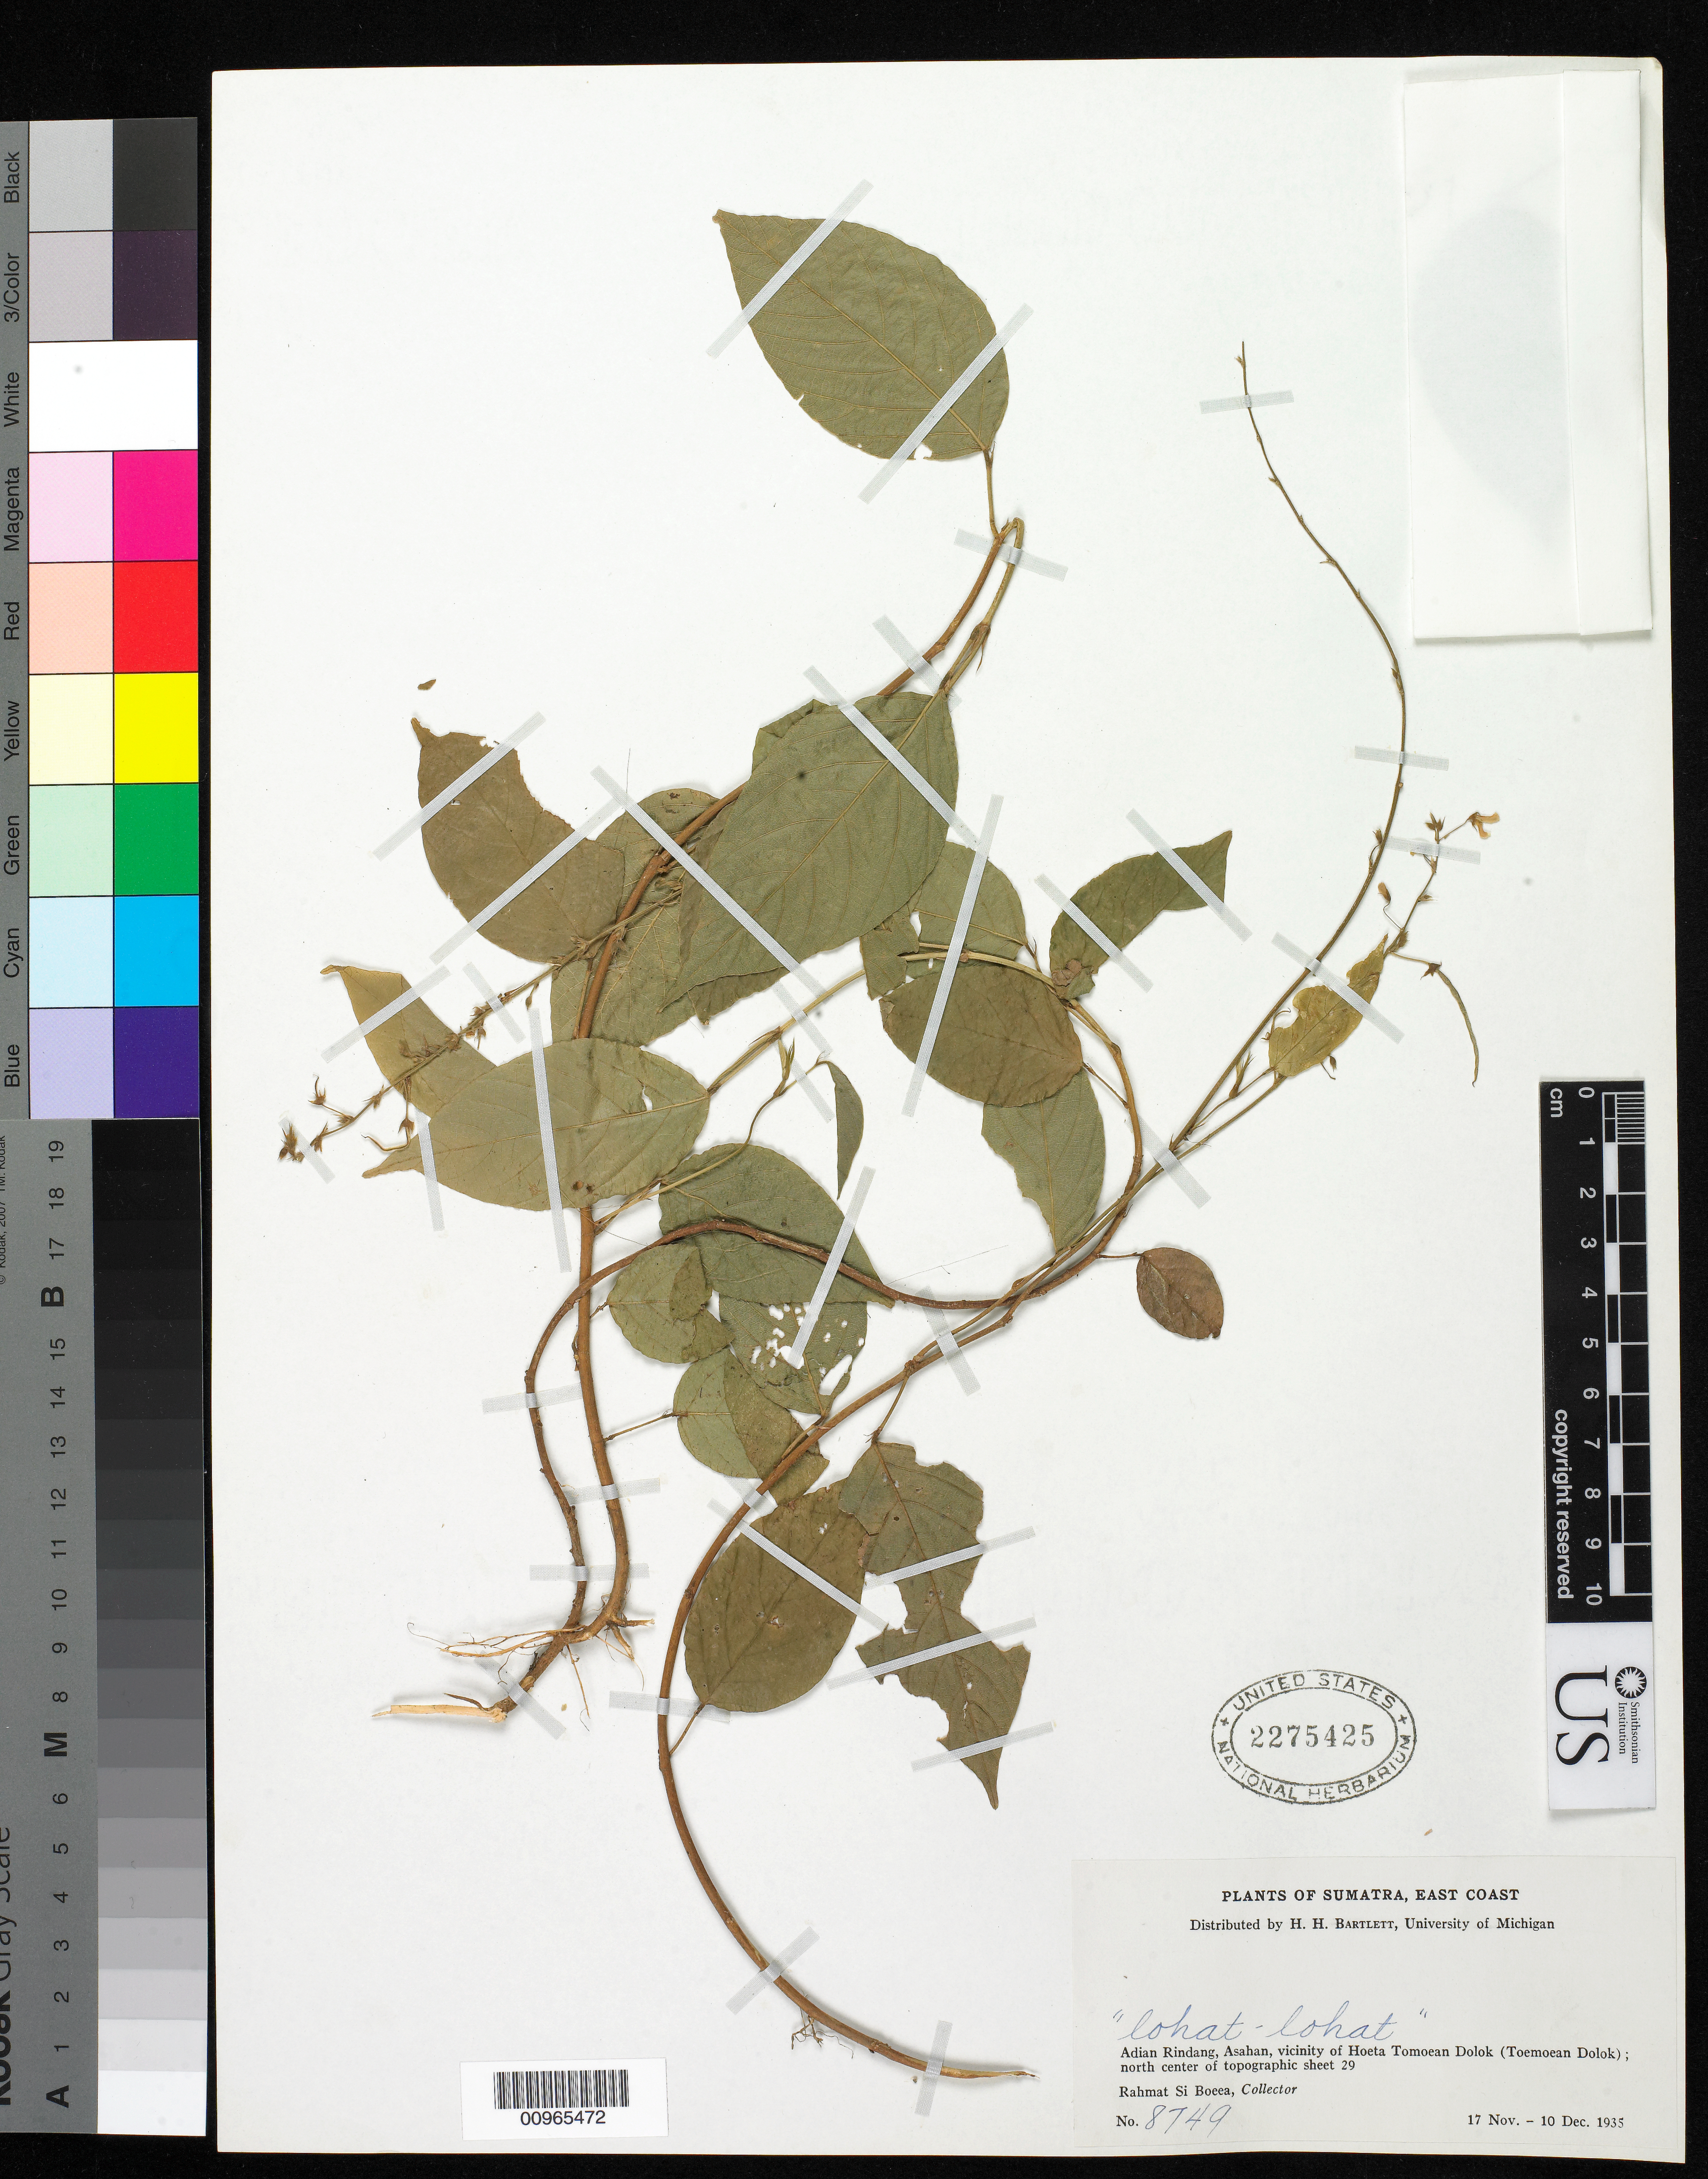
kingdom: Plantae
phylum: Tracheophyta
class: Magnoliopsida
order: Fabales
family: Fabaceae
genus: Desmodium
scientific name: Desmodium sp.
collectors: Rahmat Si Boeea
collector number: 8749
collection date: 1935-11-17/1935-12-10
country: Indonesia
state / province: Sumatra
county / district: Sumatera Utara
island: Sumatra I.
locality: (East Coast) Adian Rindang, Asahan, vicinity of Hoeta Tomoean Dolok (Toemoean Dolok)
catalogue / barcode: US 2275425